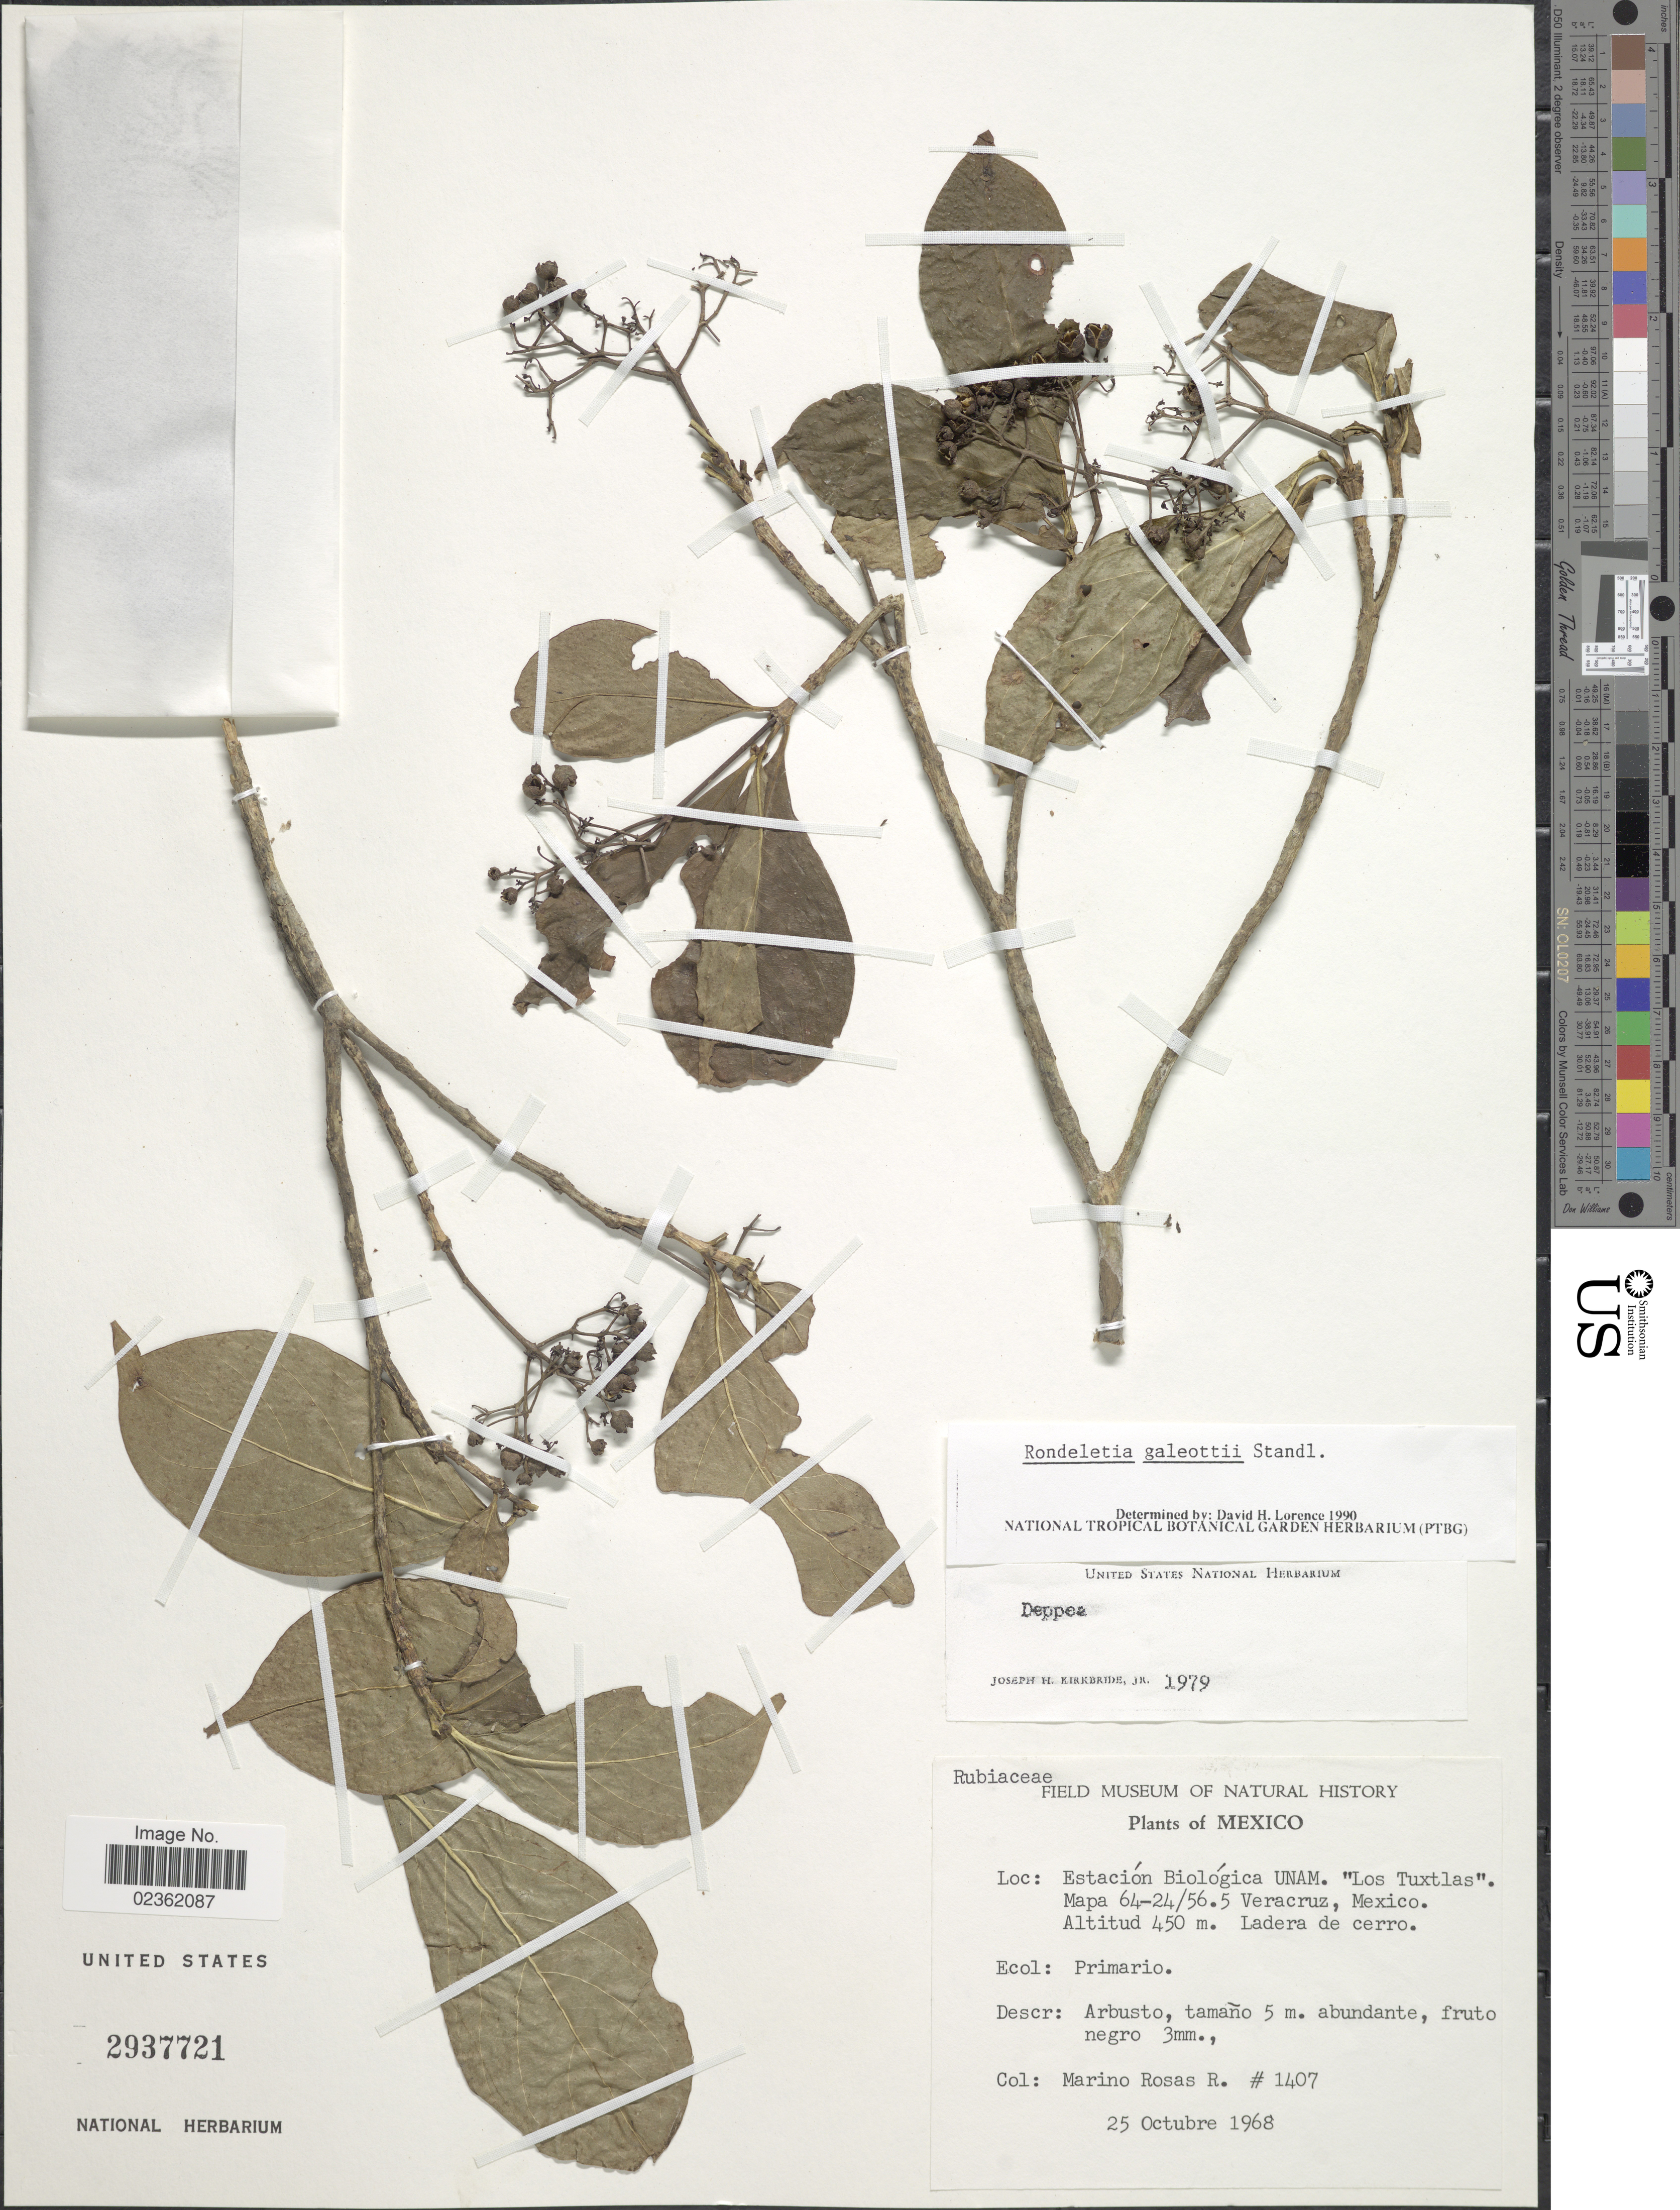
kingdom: Plantae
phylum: Tracheophyta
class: Magnoliopsida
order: Gentianales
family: Rubiaceae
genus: Rondeletia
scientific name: Rondeletia galeottii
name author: Standl.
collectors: M. Rosas R.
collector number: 1407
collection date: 1968-10-25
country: Mexico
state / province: Veracruz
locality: Estacion Biologica UNAM, "Los Tuxtlas", Mapa 64-24/56.5 Veracruz, Ladera de cerro.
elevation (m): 450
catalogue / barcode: US 2937721